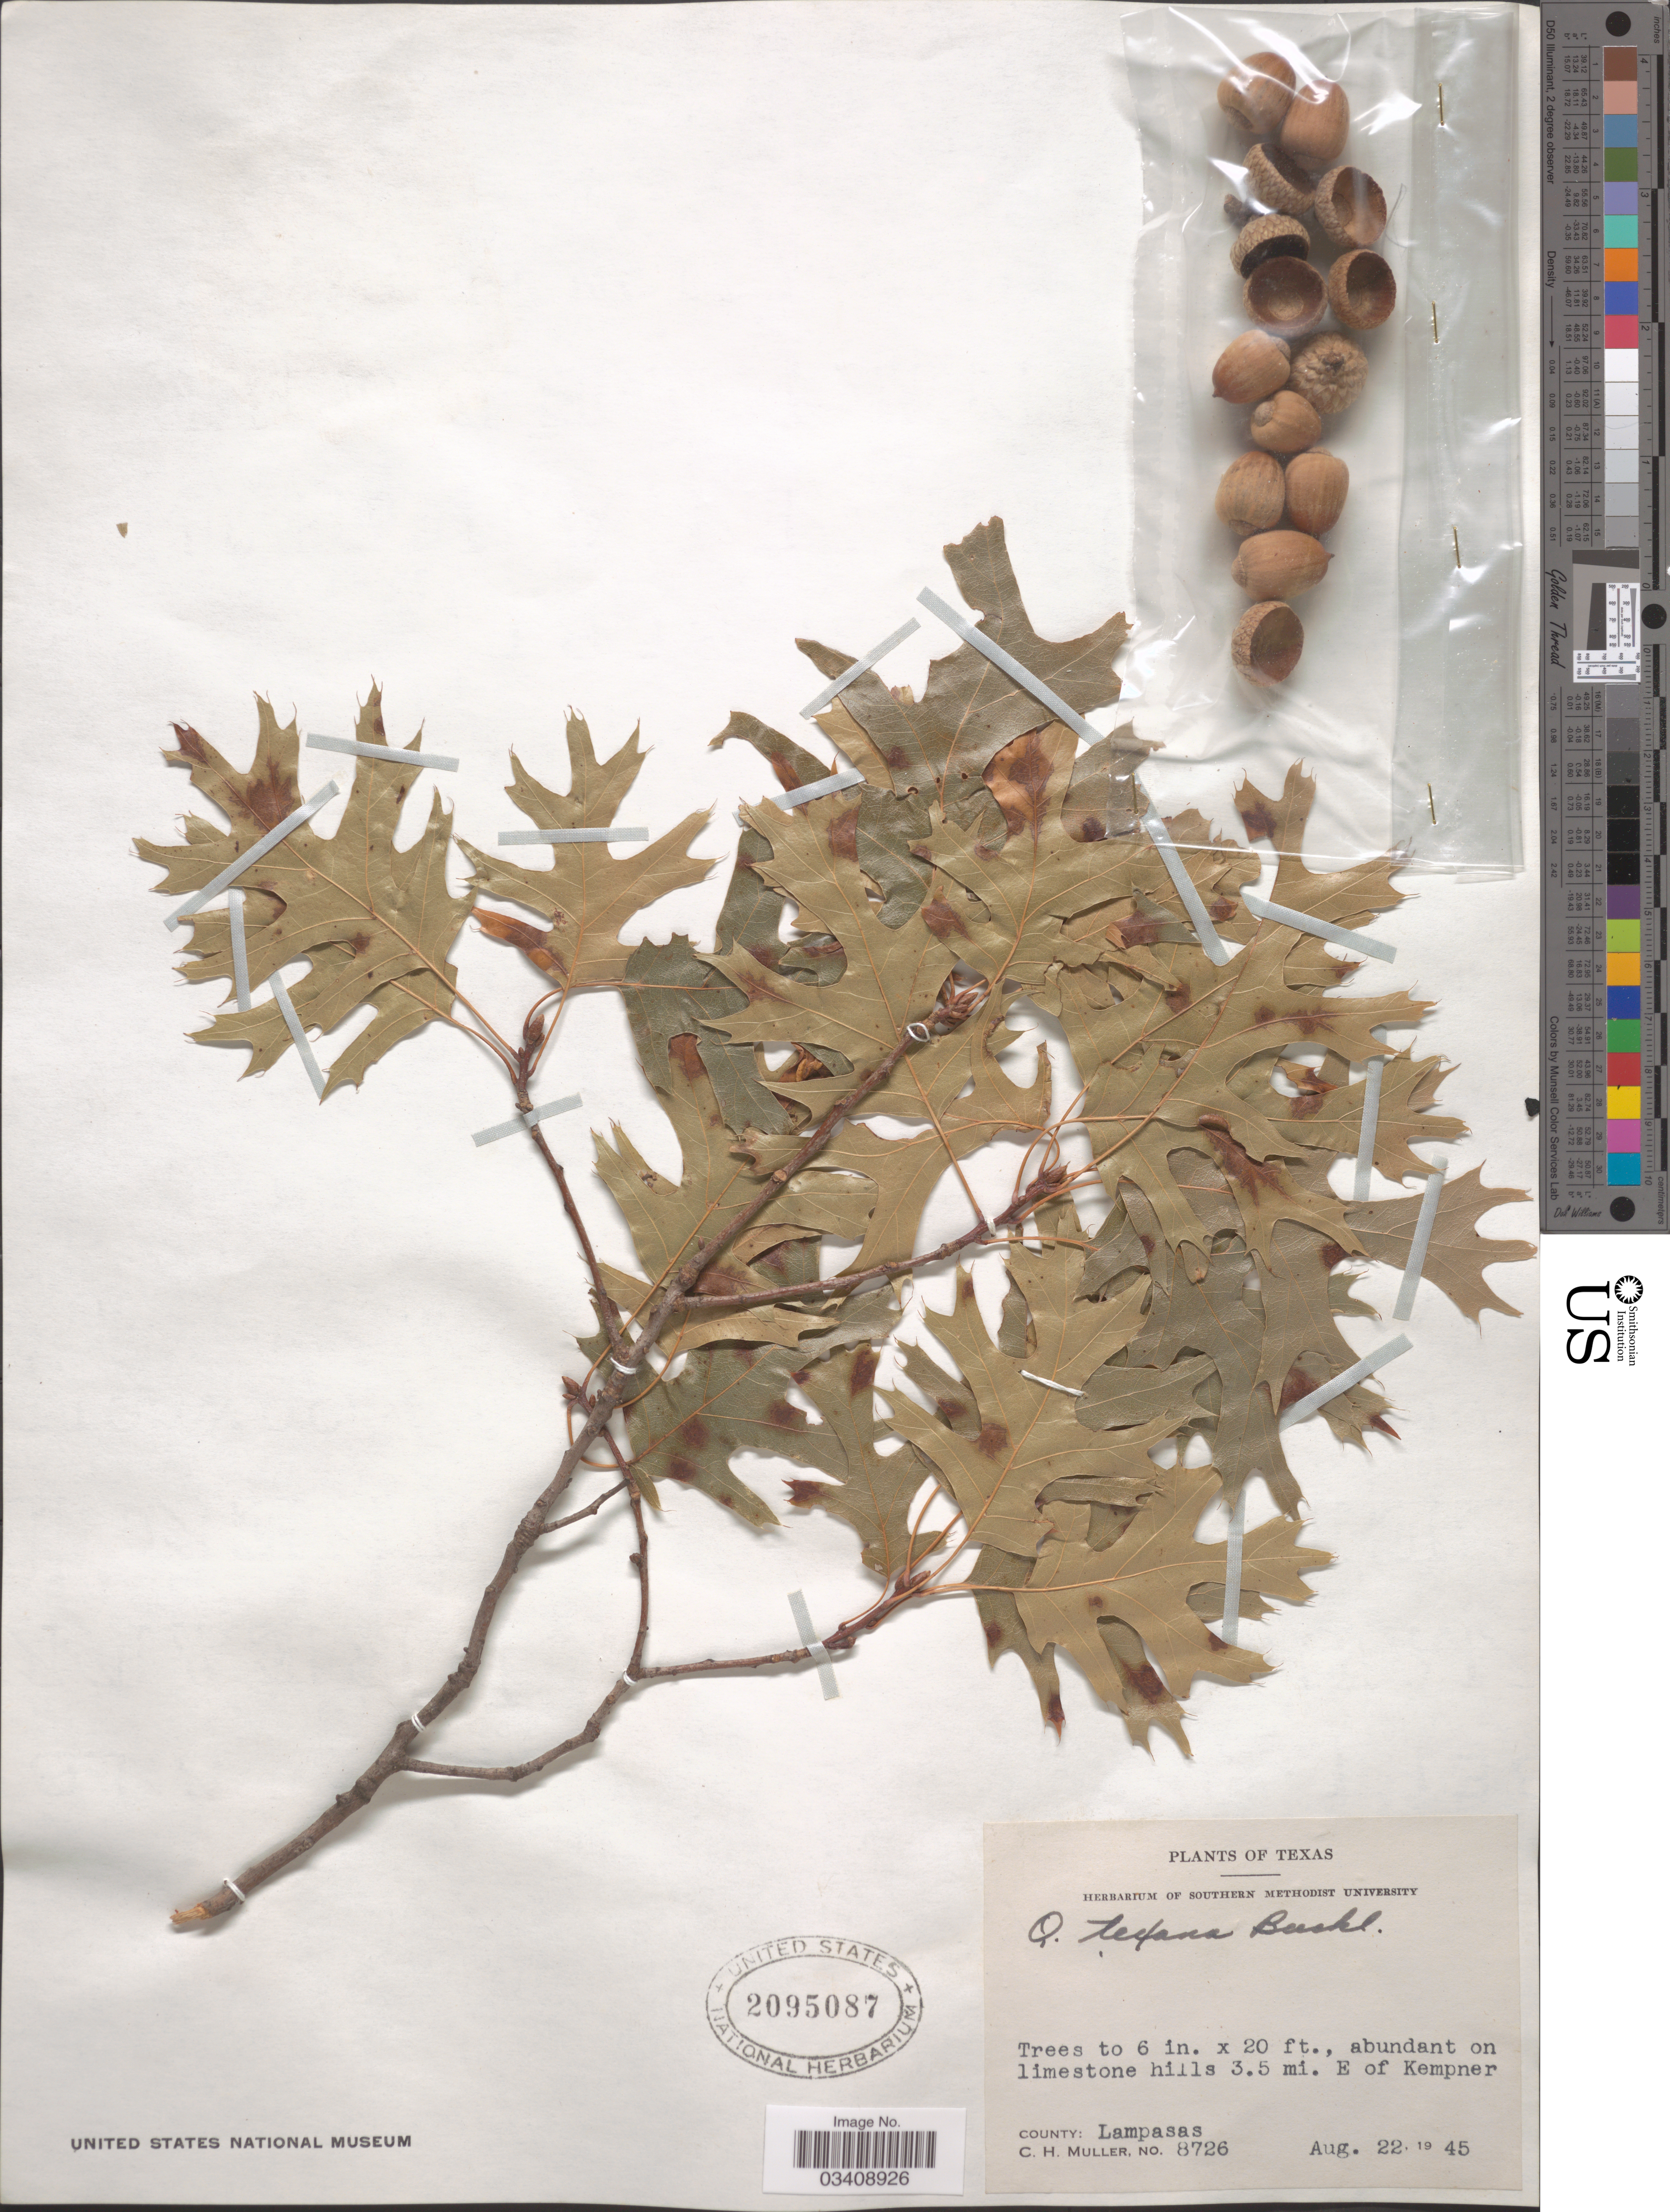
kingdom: Plantae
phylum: Tracheophyta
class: Magnoliopsida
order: Fagales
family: Fagaceae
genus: Quercus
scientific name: Quercus texana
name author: Buckley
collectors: C. H. Mueller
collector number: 8726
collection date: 1945-08-22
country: United States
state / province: Texas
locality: Abundant on limestone hills 3.5 mi. E of Kempner. County: Lampasas.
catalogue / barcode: US 2095087